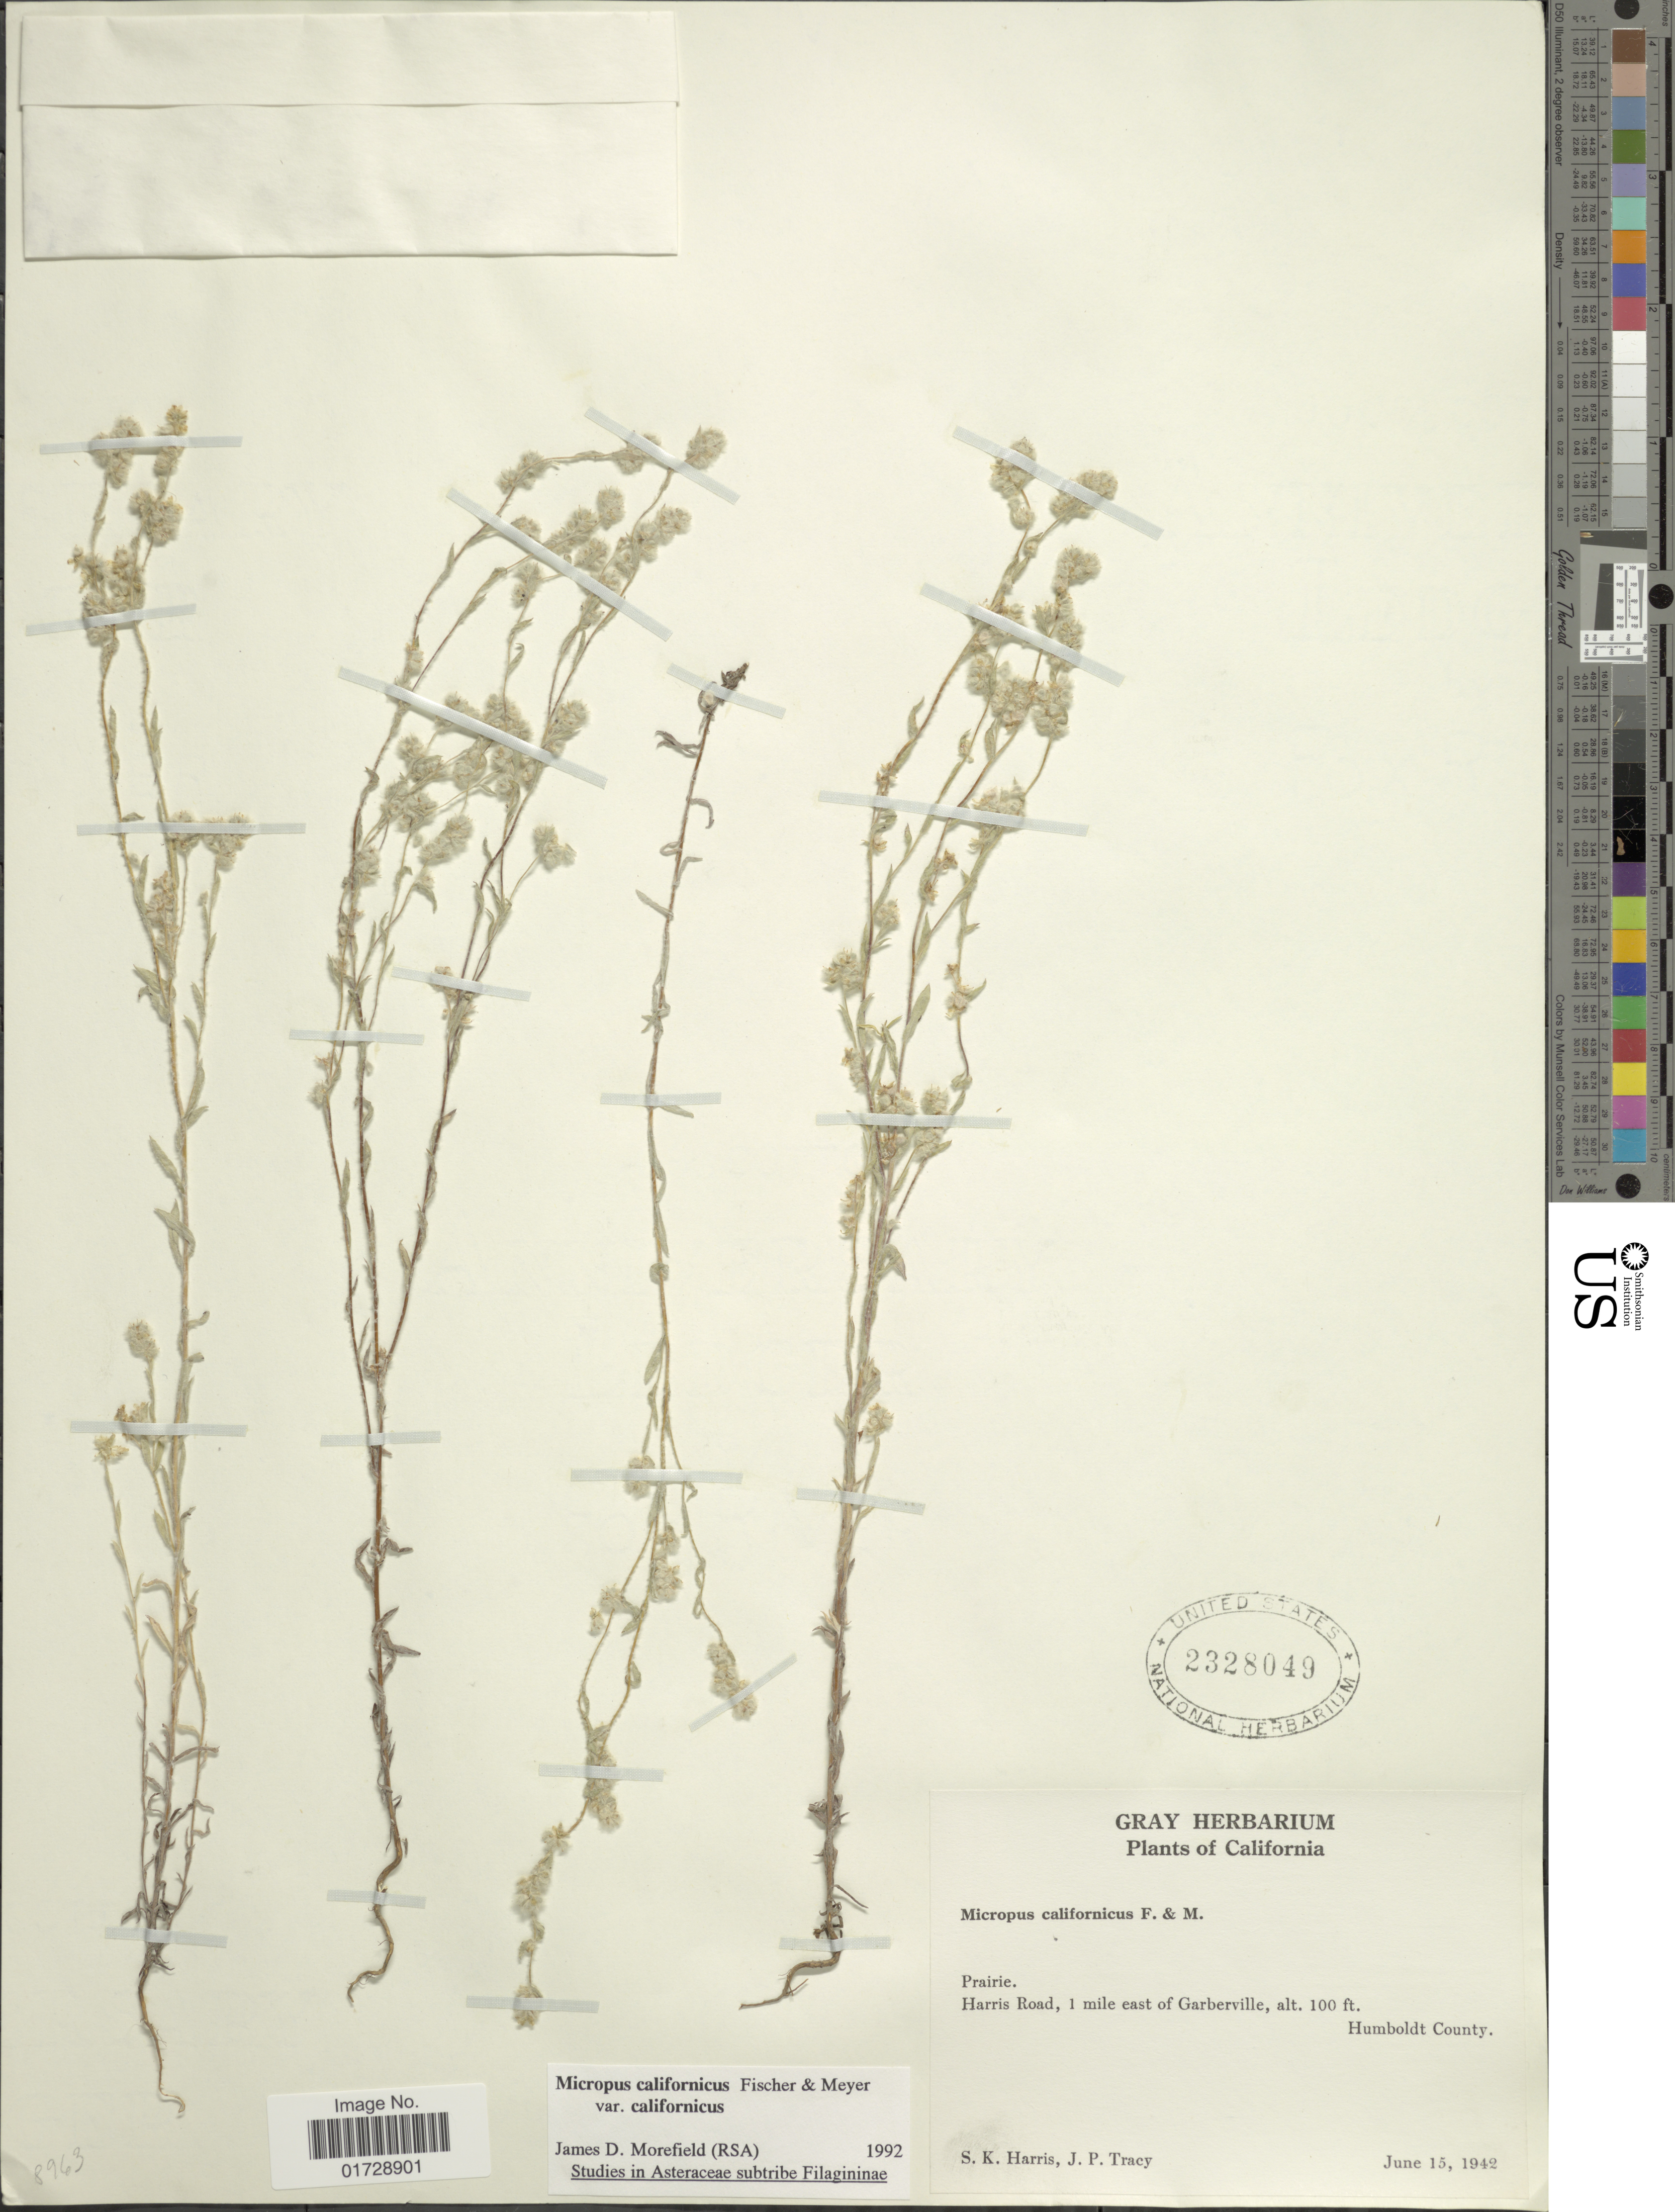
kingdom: Plantae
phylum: Tracheophyta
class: Magnoliopsida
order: Asterales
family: Asteraceae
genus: Micropus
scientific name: Micropus californicus var. californicus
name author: Fisch. & C.A. Mey.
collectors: S. K. Harris & J. Tracy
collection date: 1942-06-15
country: United States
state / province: California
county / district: Humboldt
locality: Prairie, Harris Road, 1 mile east of Garberville, Humboldt County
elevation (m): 30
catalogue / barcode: US 2328049